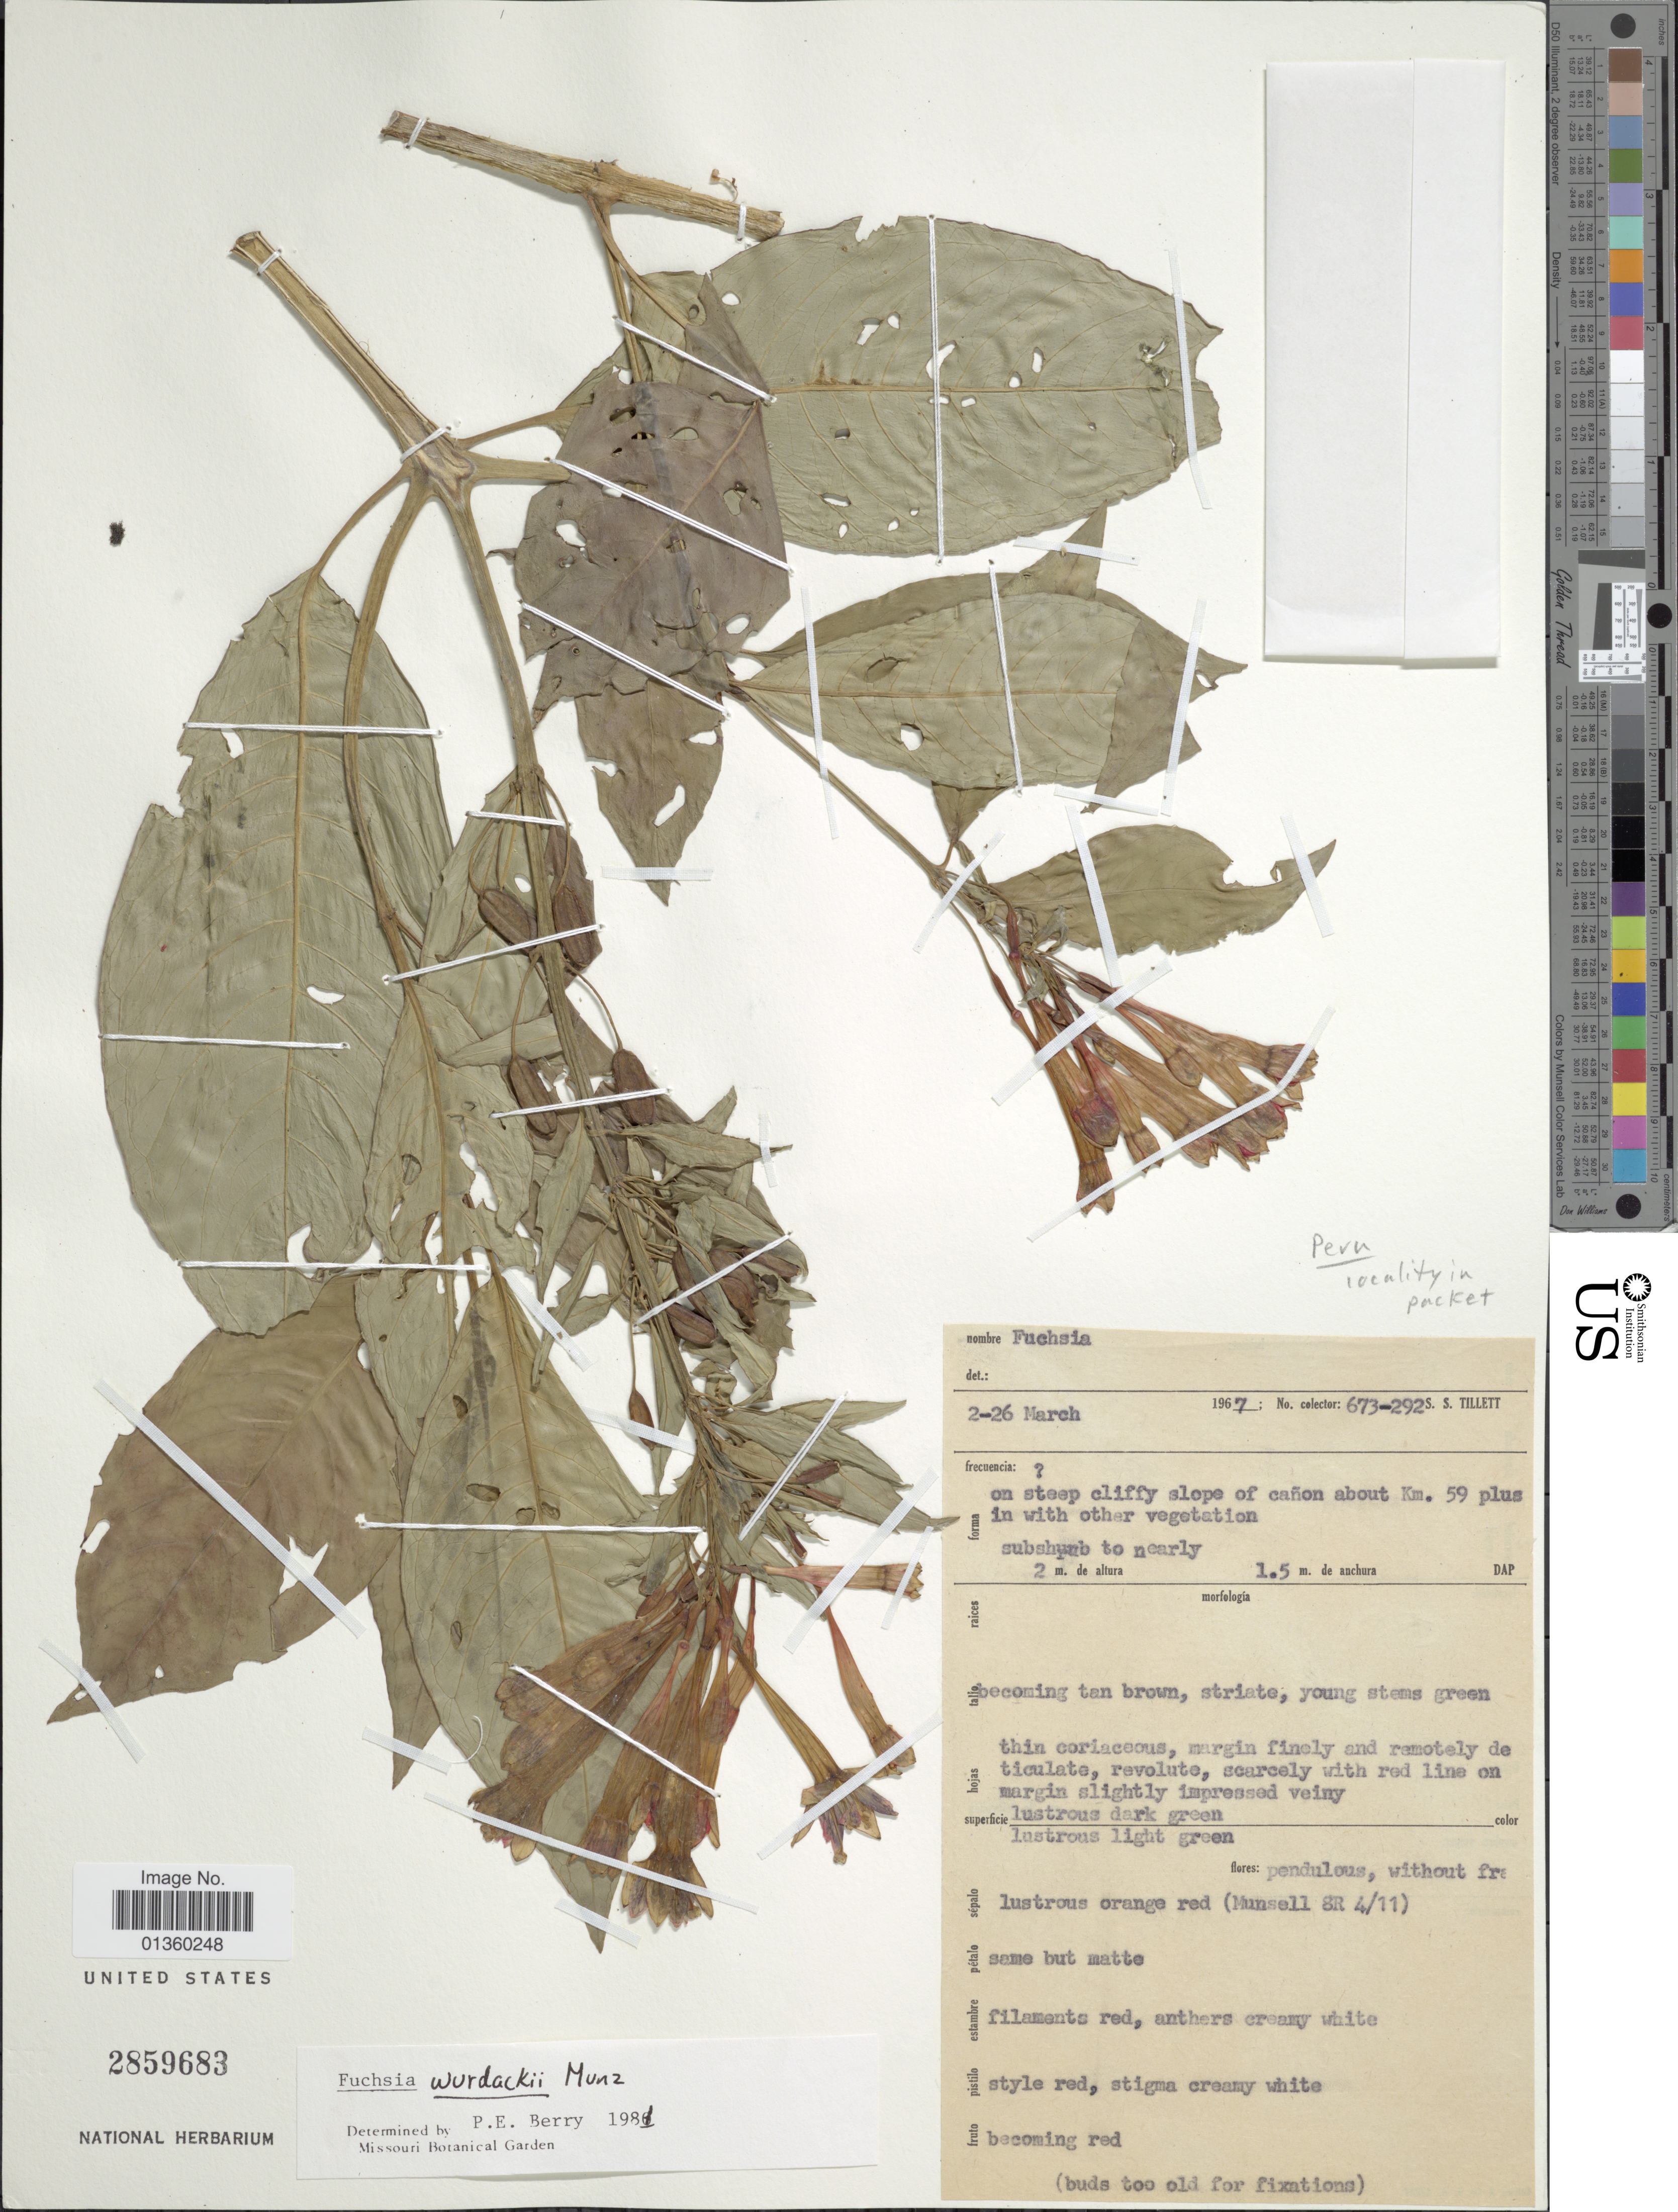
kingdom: Plantae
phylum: Tracheophyta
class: Magnoliopsida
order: Myrtales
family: Onagraceae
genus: Fuchsia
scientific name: Fuchsia wurdackii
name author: Munz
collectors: S. S. Tillett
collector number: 673-292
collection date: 1967-03-02/1967-03-26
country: Peru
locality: On steep cliffy slope of cañon about Km. 59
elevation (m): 2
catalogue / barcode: US 2859683